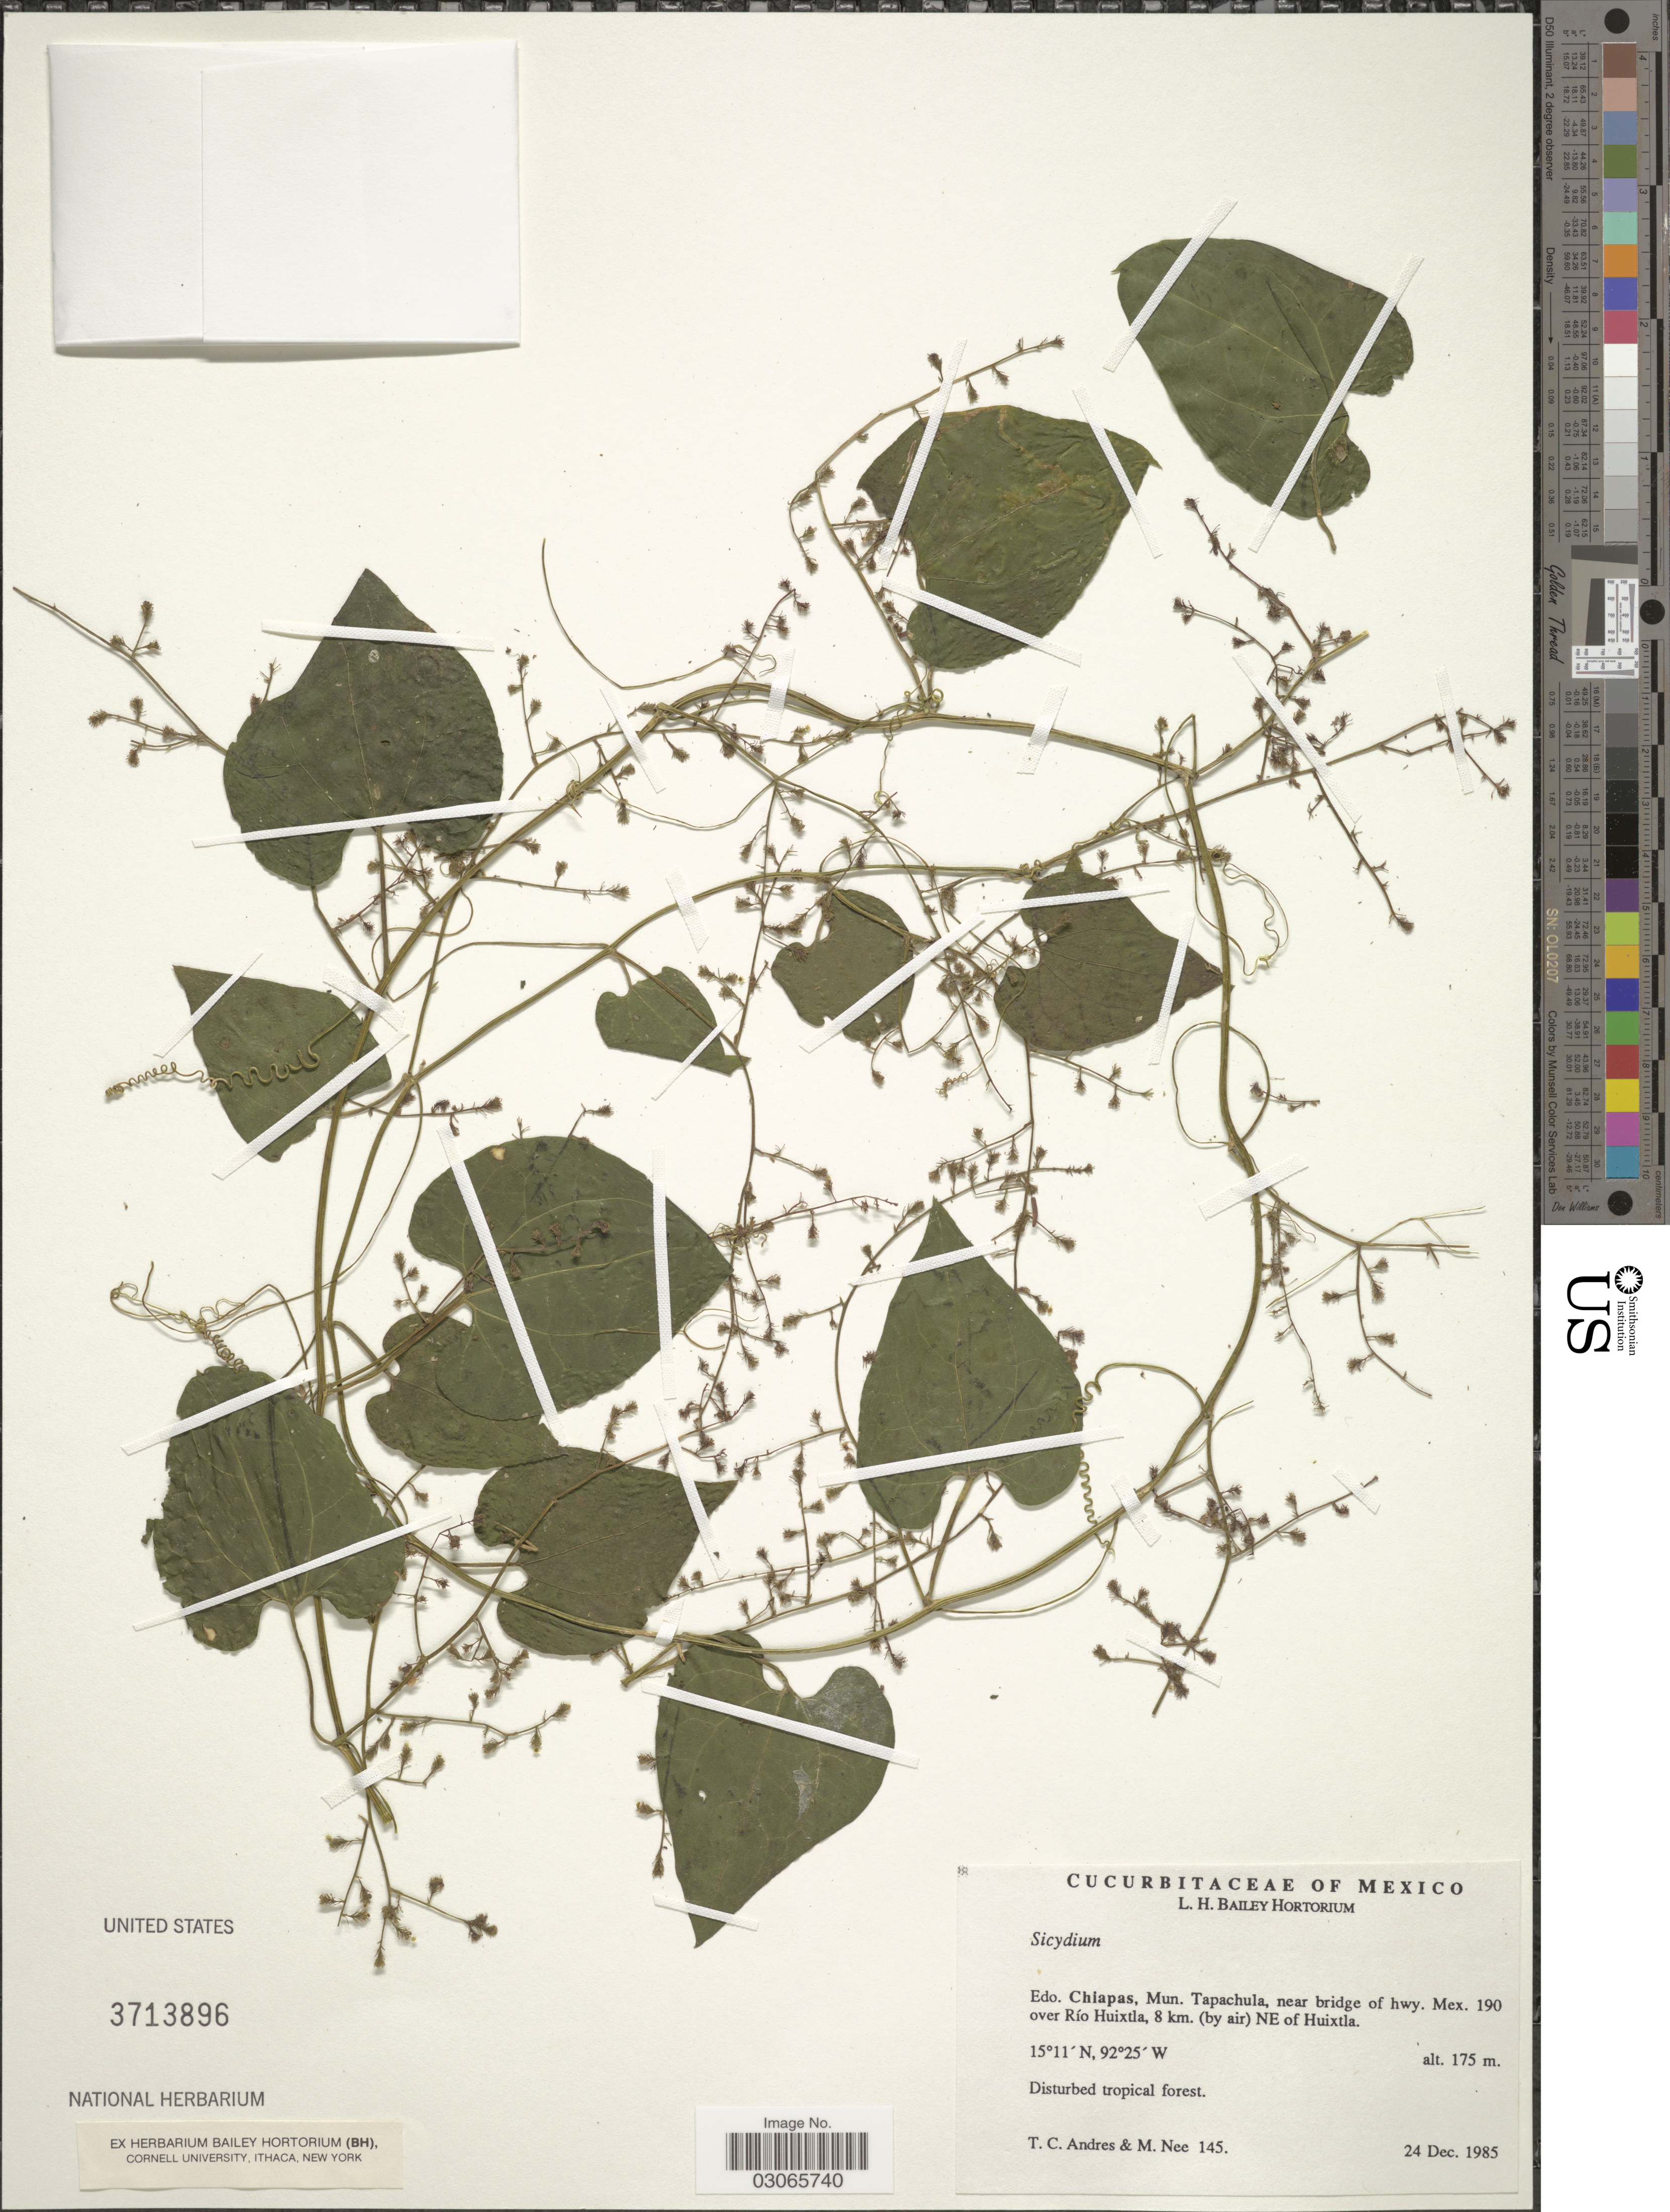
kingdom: Plantae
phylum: Tracheophyta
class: Magnoliopsida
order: Cucurbitales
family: Cucurbitaceae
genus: Sechium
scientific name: Sechium sp.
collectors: T. C. Andres & M. Nee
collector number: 145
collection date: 1985-12-24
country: Mexico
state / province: Chiapas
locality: Mun. Tapachula, near bridge of hwy. Mex. 190 over Río Huixtla, 8 km. (by air) NE of Huixtla.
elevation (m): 175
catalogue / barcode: US 3713896